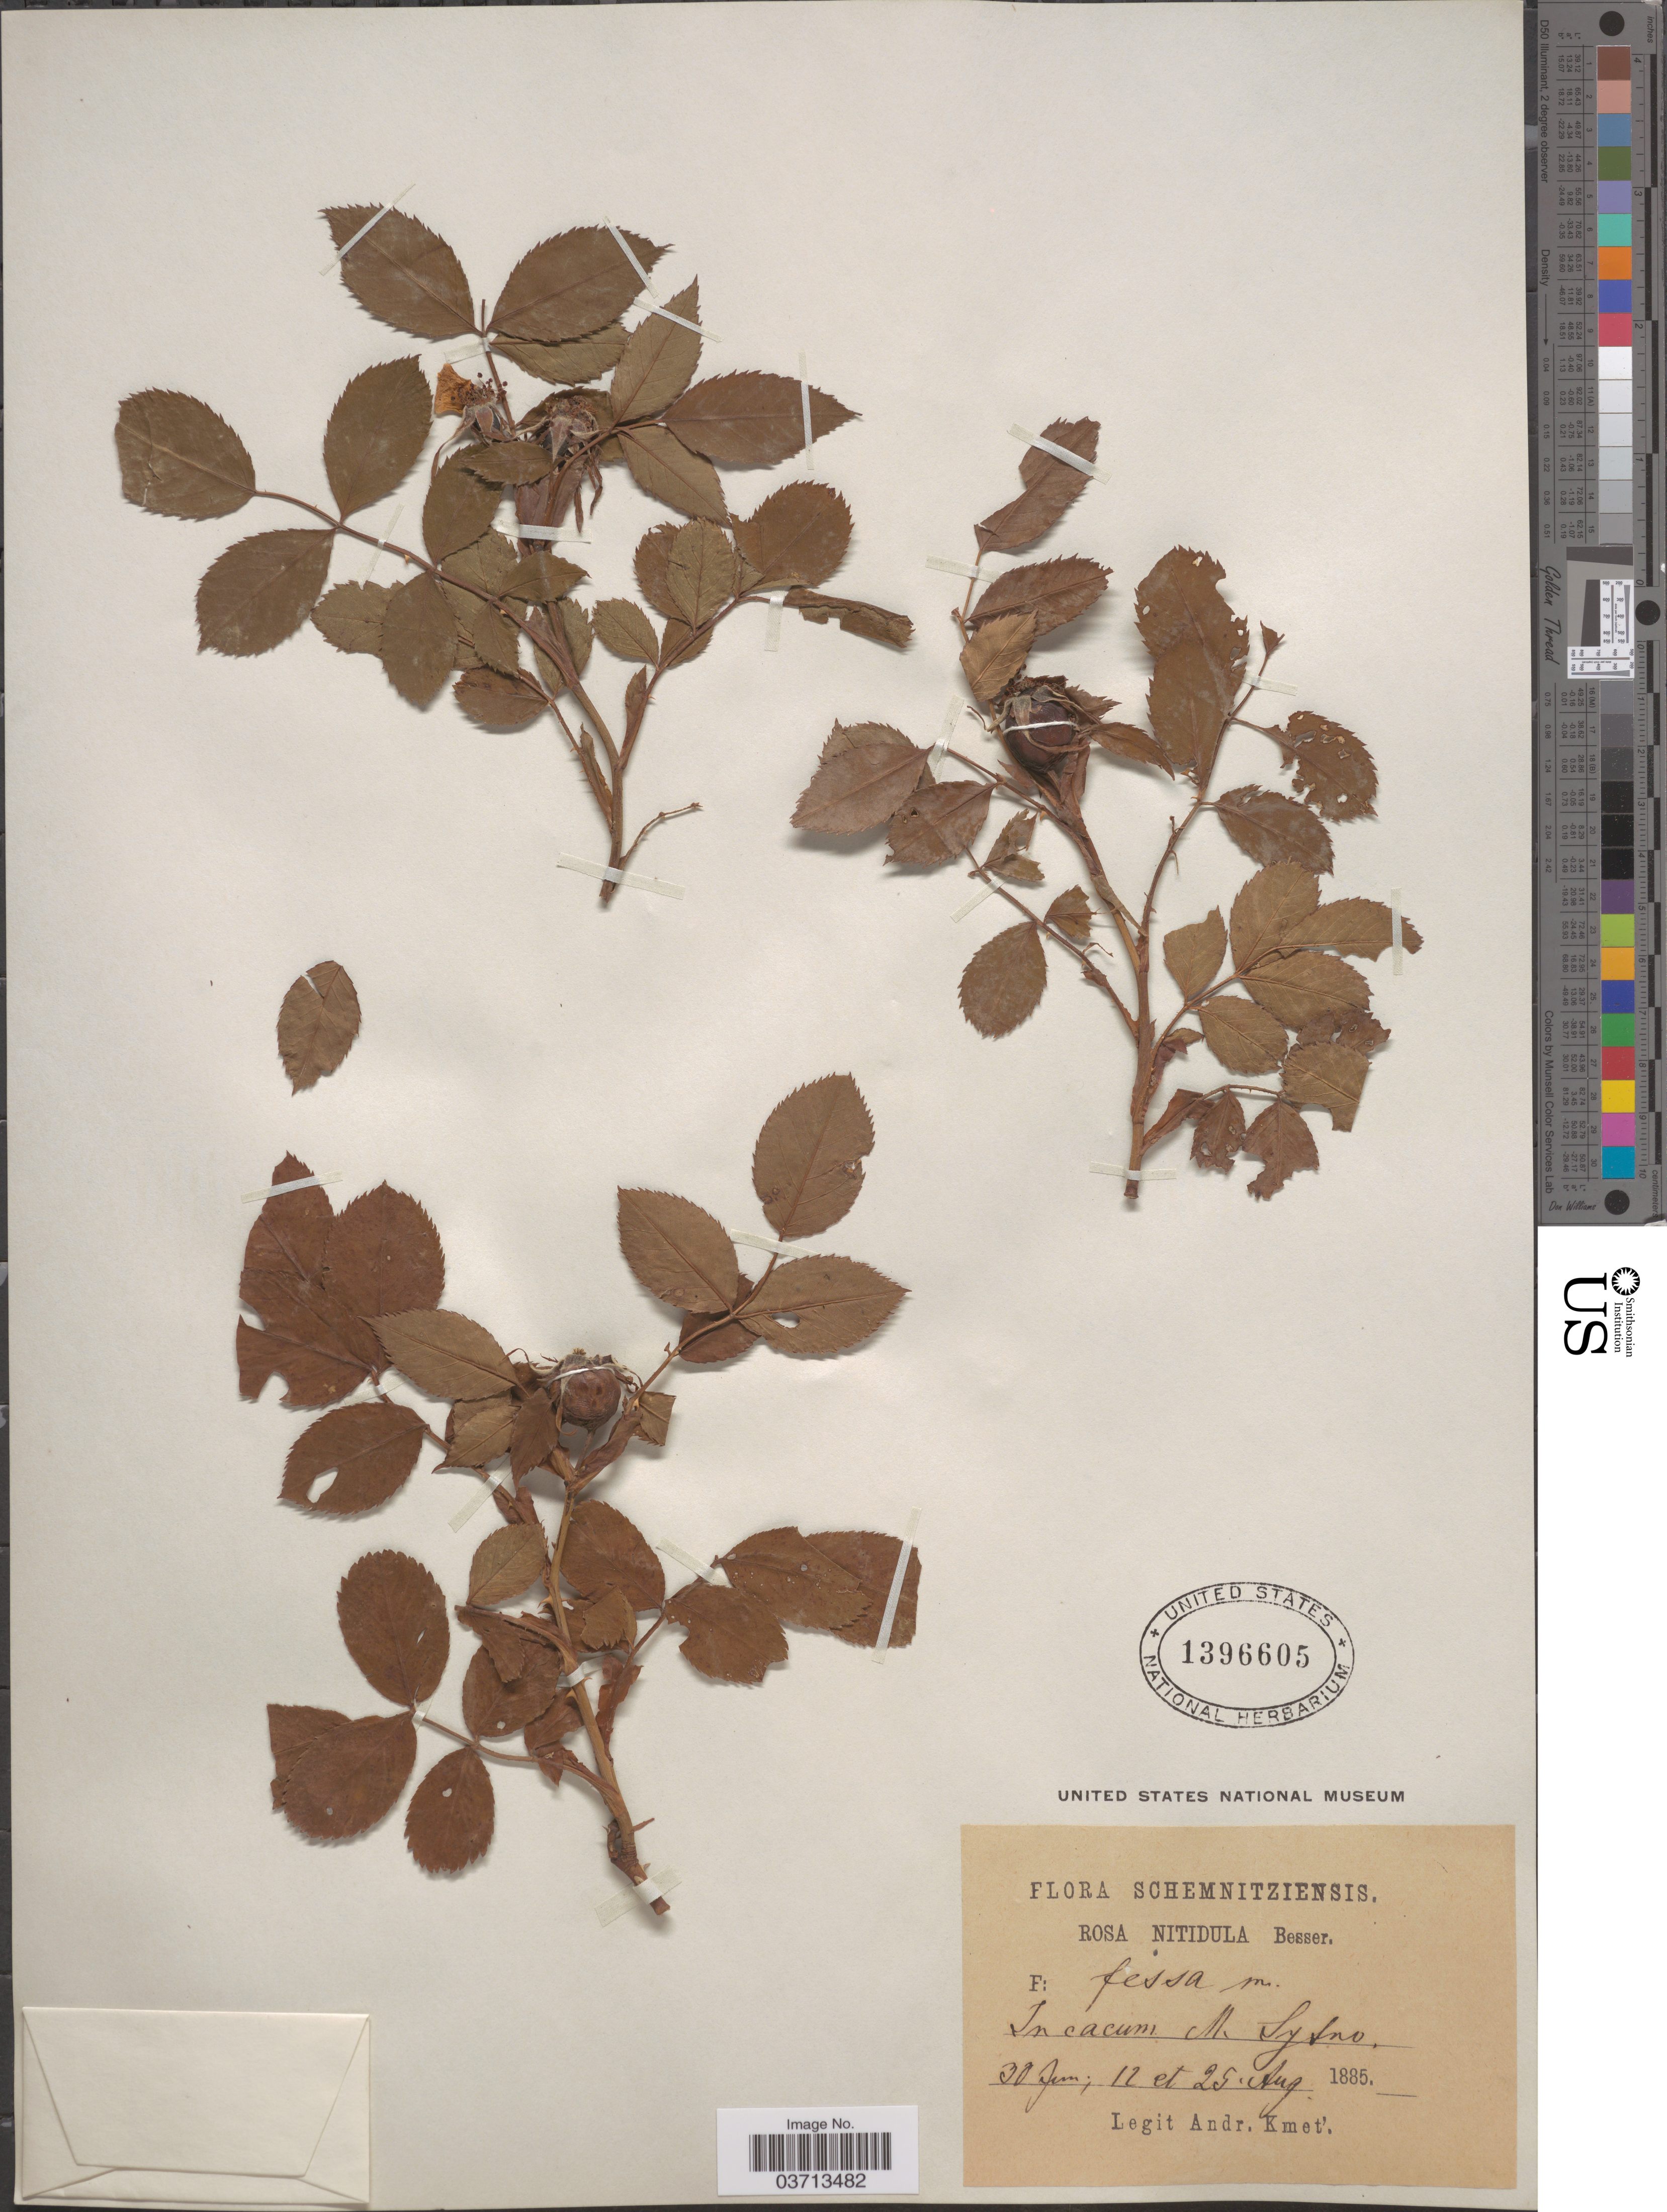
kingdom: Plantae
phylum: Tracheophyta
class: Magnoliopsida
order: Rosales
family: Rosaceae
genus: Rosa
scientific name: Rosa nitidula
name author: Besser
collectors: A. Kmet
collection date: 1885-06-30/1885-08-25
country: Slovakia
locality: Schemnitziensis. In cacum M. Sytno.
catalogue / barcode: US 1396605